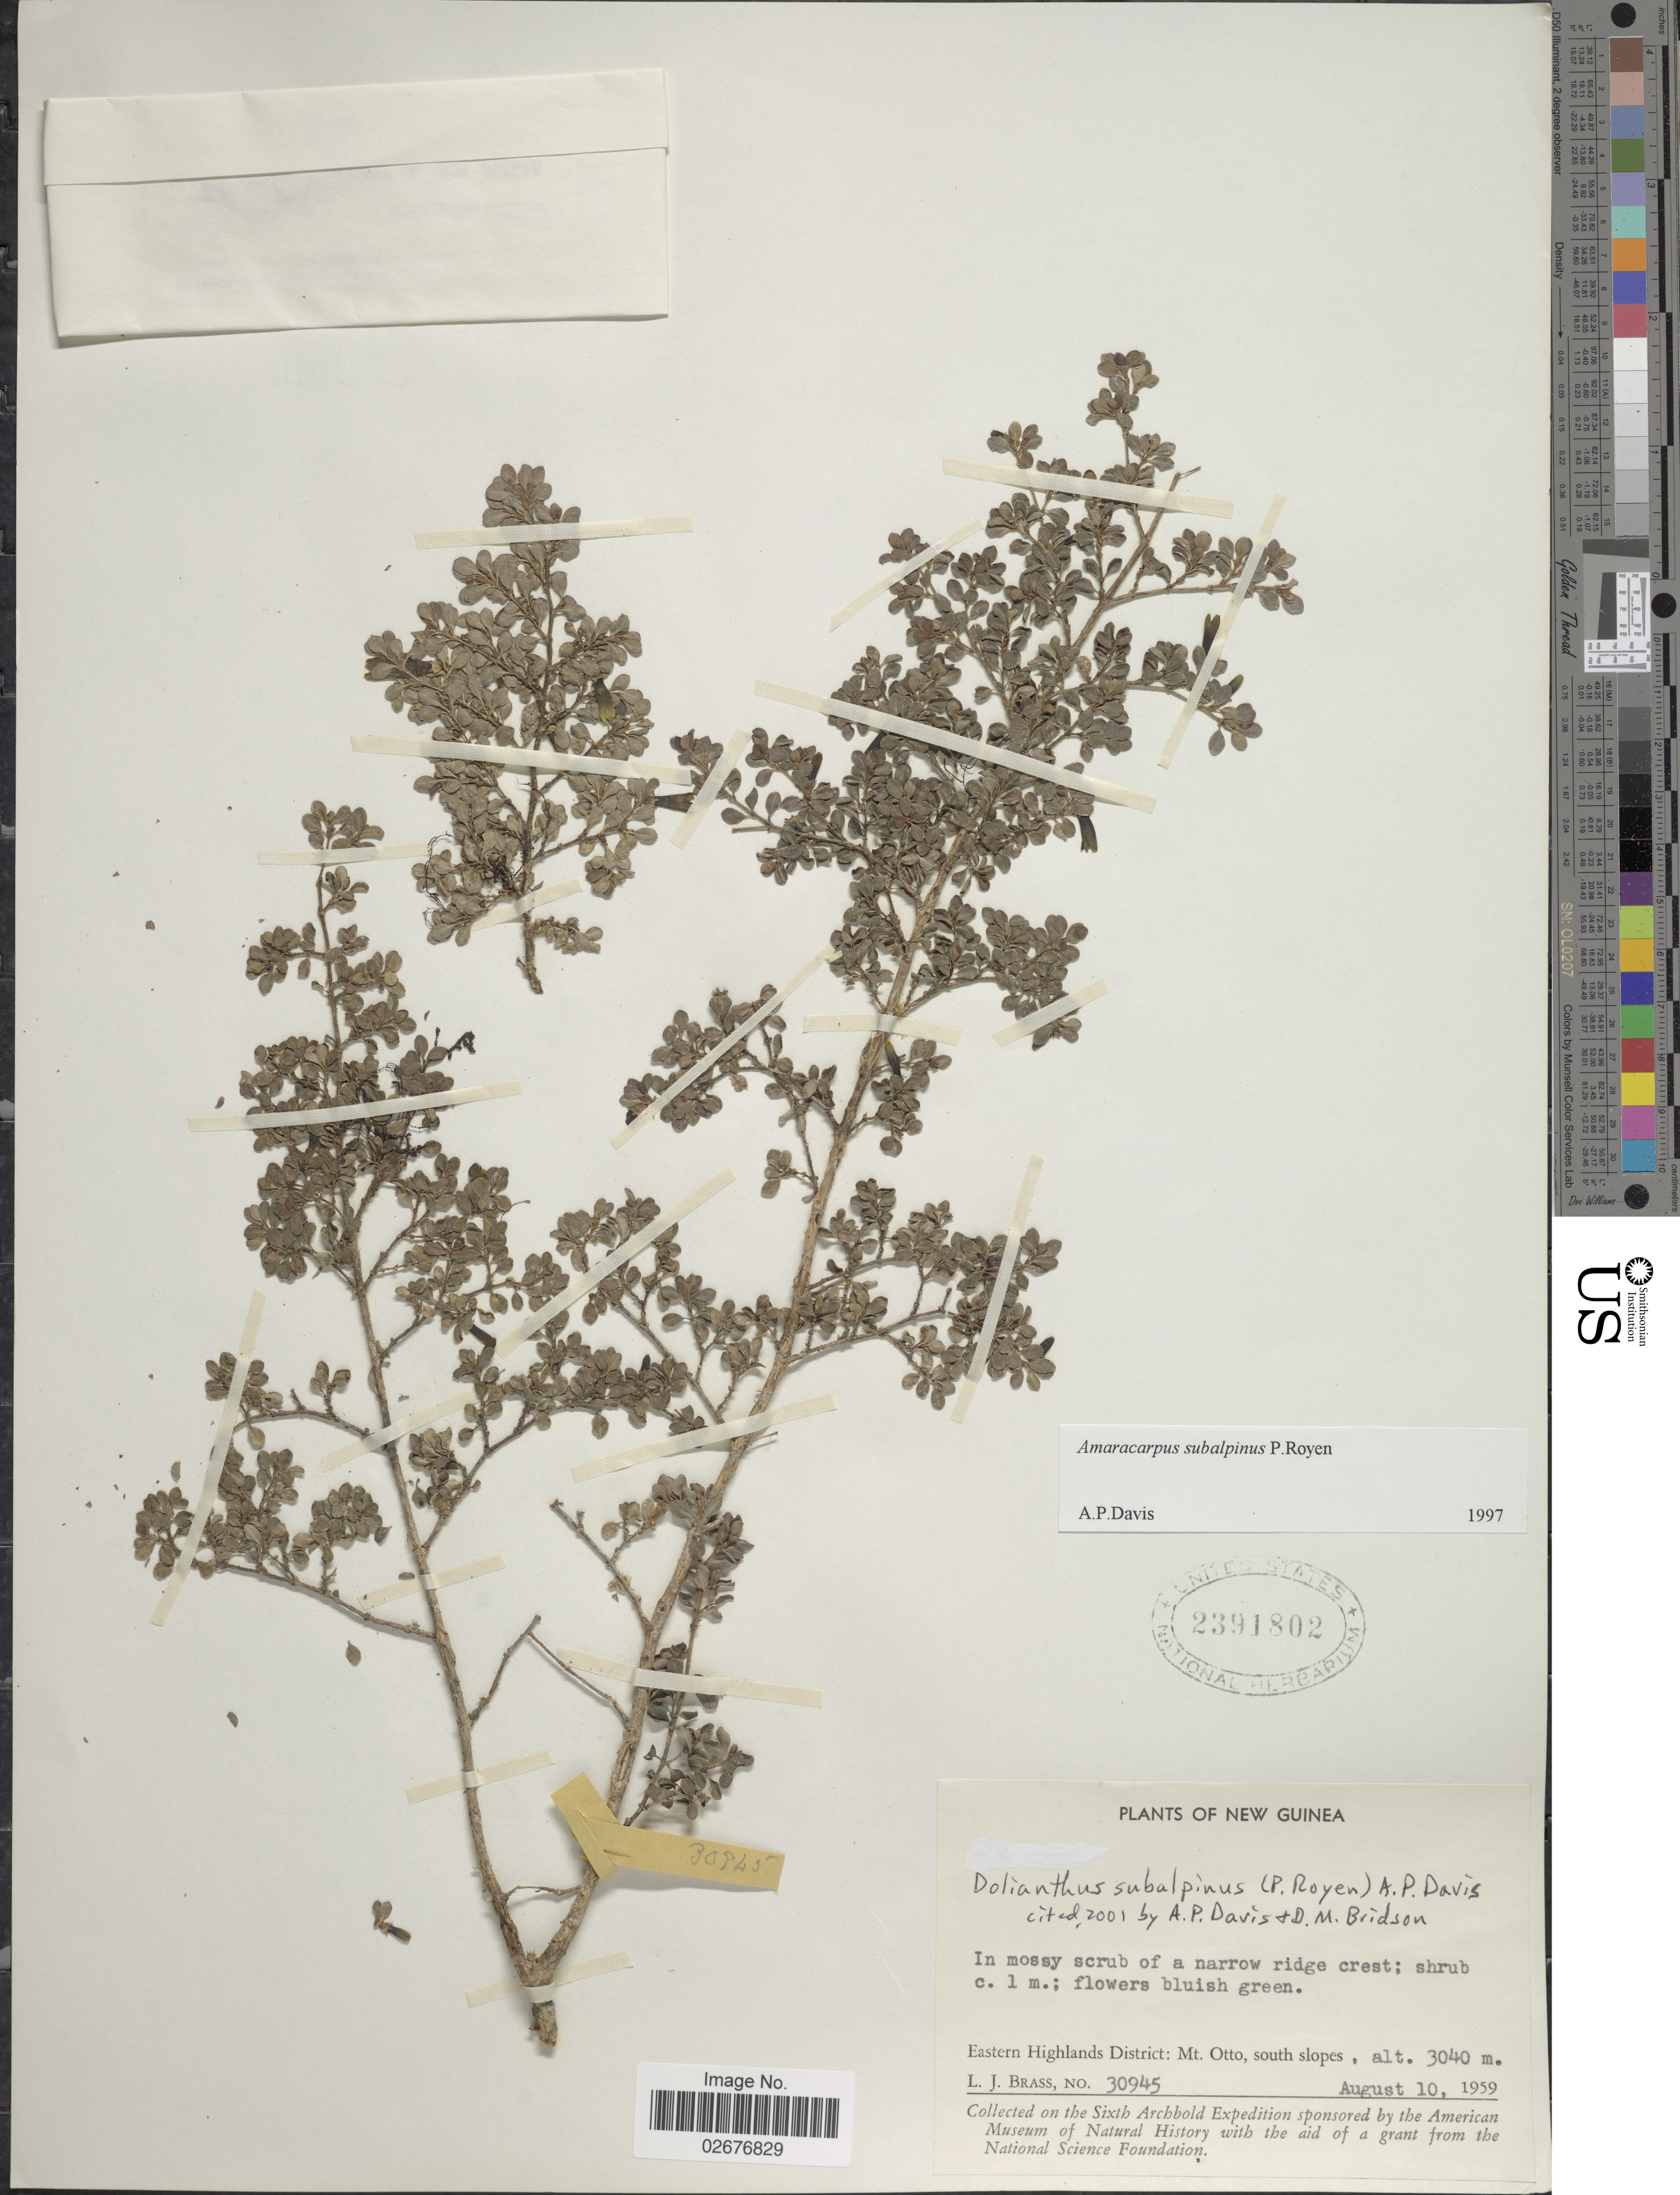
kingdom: Plantae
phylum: Tracheophyta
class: Magnoliopsida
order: Gentianales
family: Rubiaceae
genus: Dolianthus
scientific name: Dolianthus subalpinus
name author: (P. Royen) A.P. Davis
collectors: L. J. Brass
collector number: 30945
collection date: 1959-08-10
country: Papua New Guinea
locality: New Guinea, in mossy scrub of a narrow ridge crest, Eastern Highlands District: Mt. Otto, south slopes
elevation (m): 3040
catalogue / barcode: US 2391802